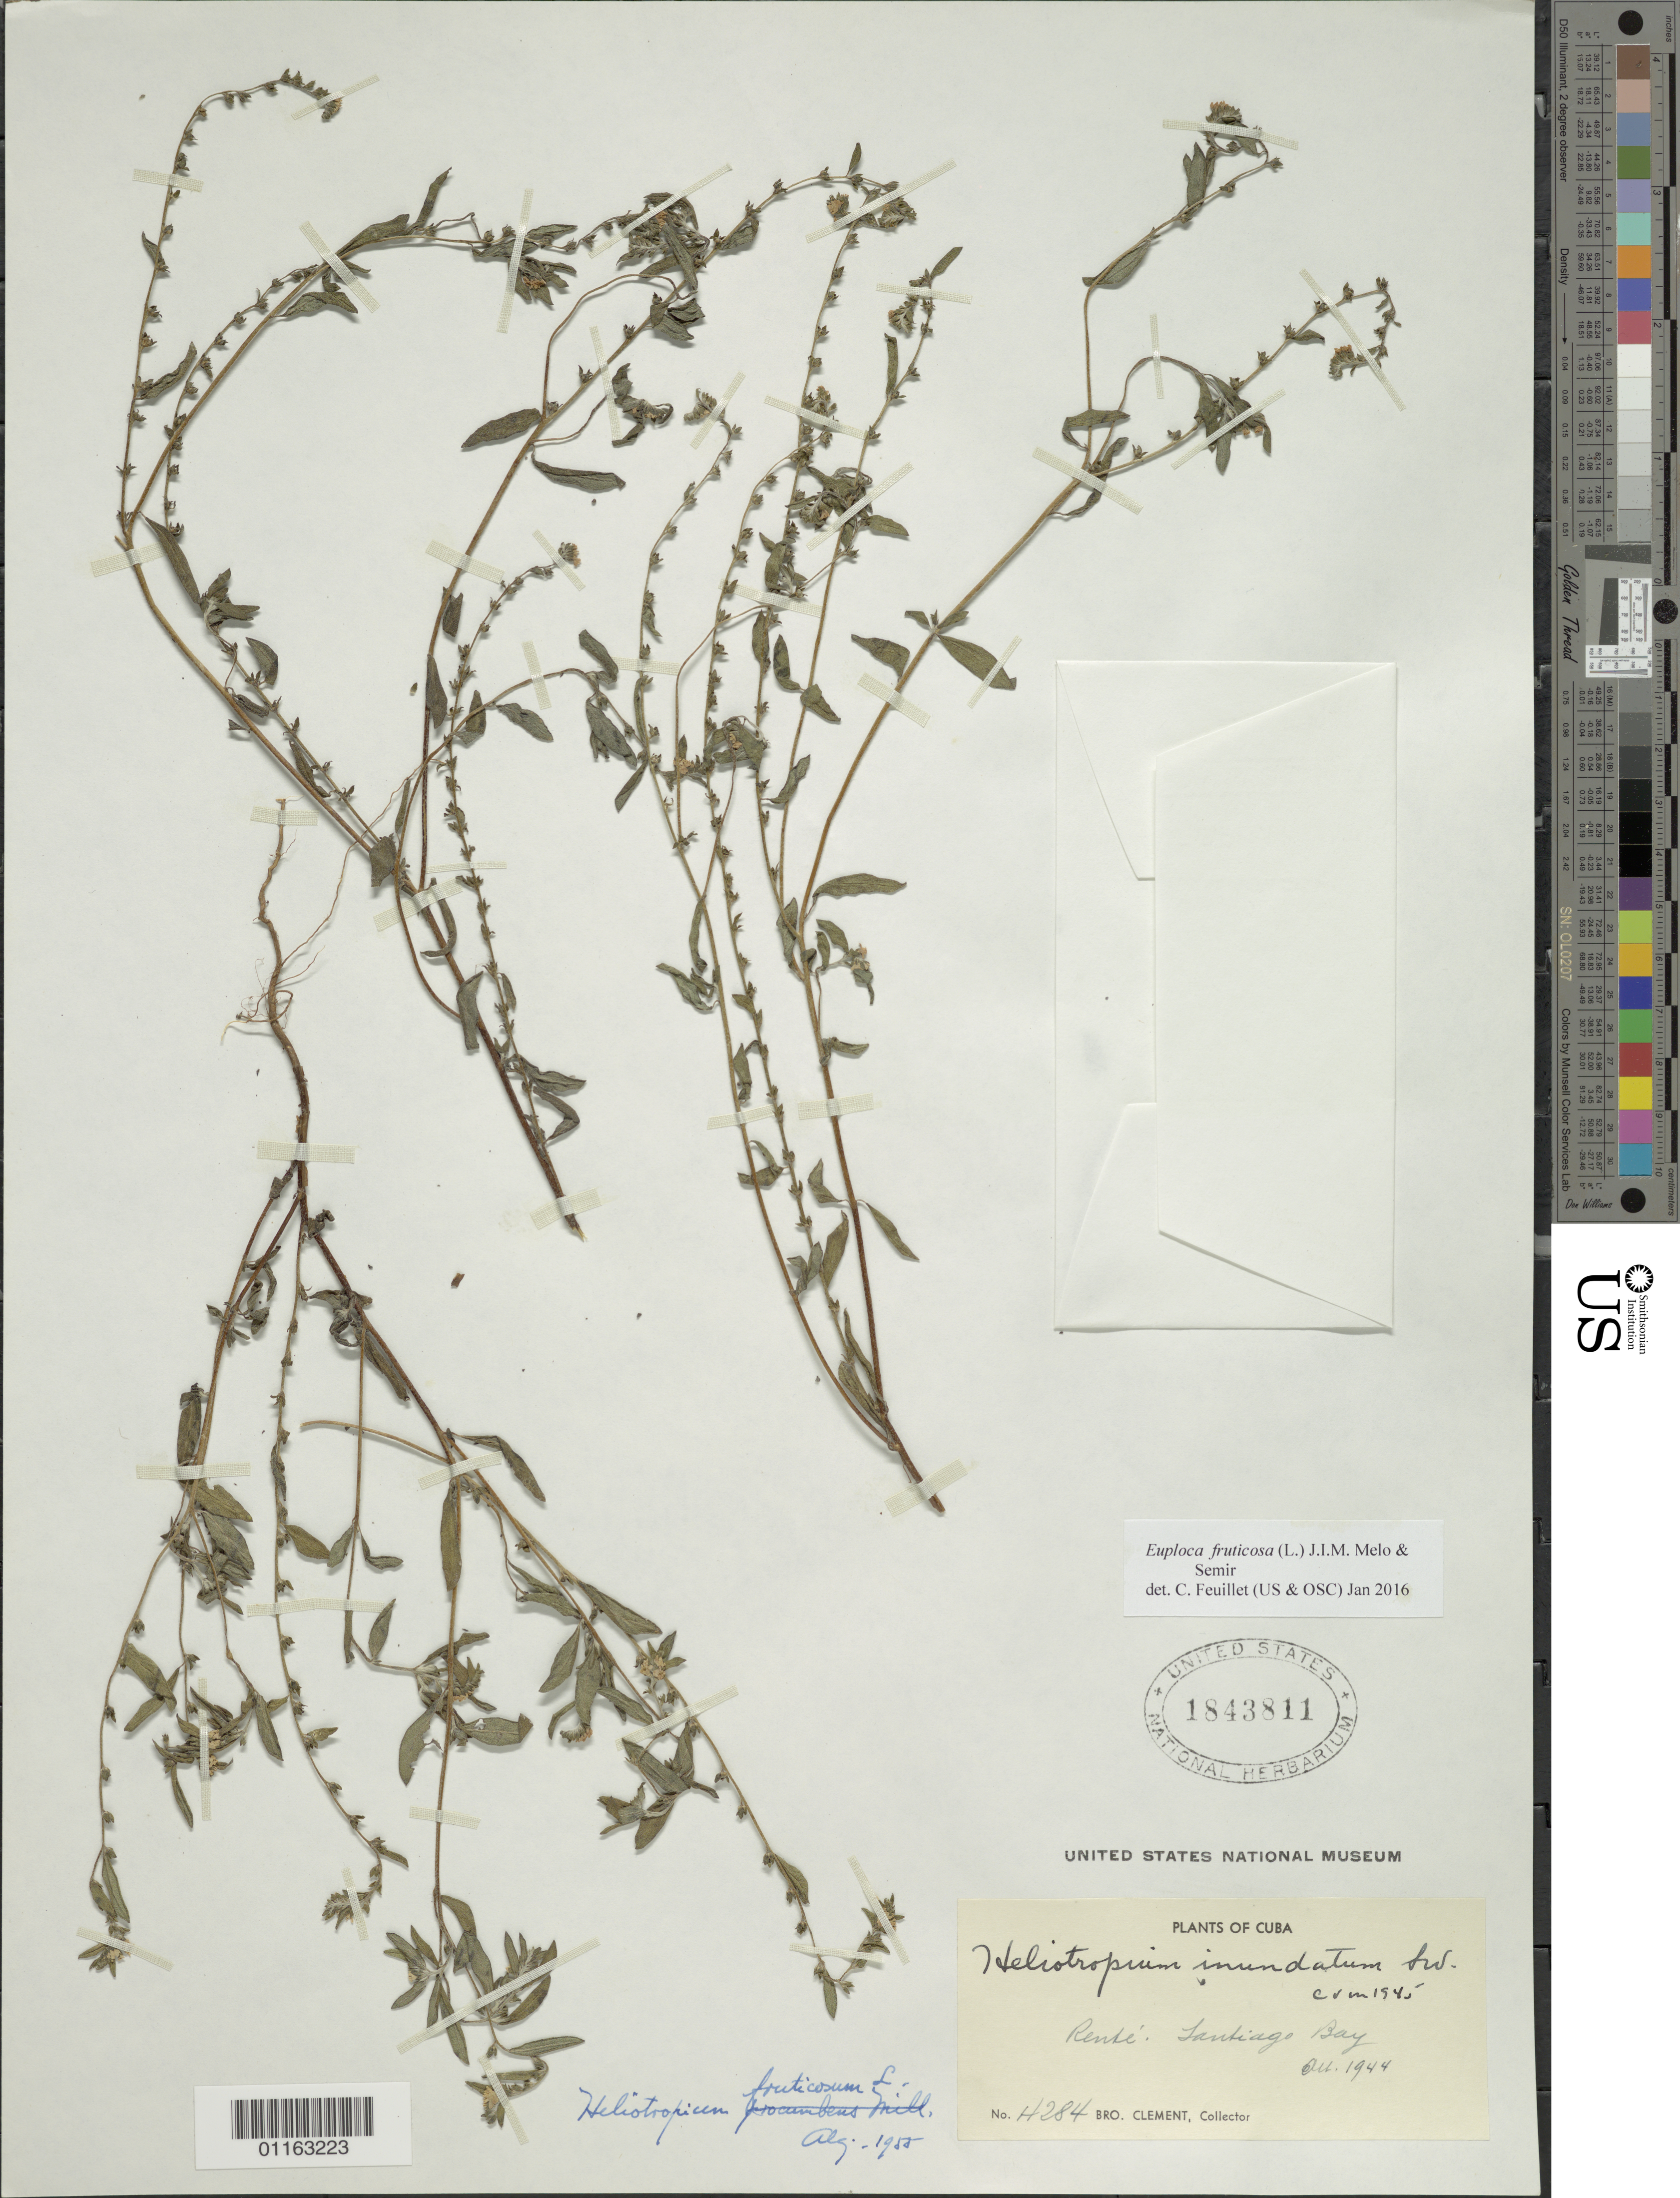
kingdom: Plantae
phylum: Tracheophyta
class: Magnoliopsida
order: Boraginales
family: Heliotropiaceae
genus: Euploca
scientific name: Euploca fruticosa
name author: (L.) J.I.M. Melo & Semir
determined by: Feuillet, C.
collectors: B. Clement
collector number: H284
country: Cuba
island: Cuba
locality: Rente Lantiago Bay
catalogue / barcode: US 1843811